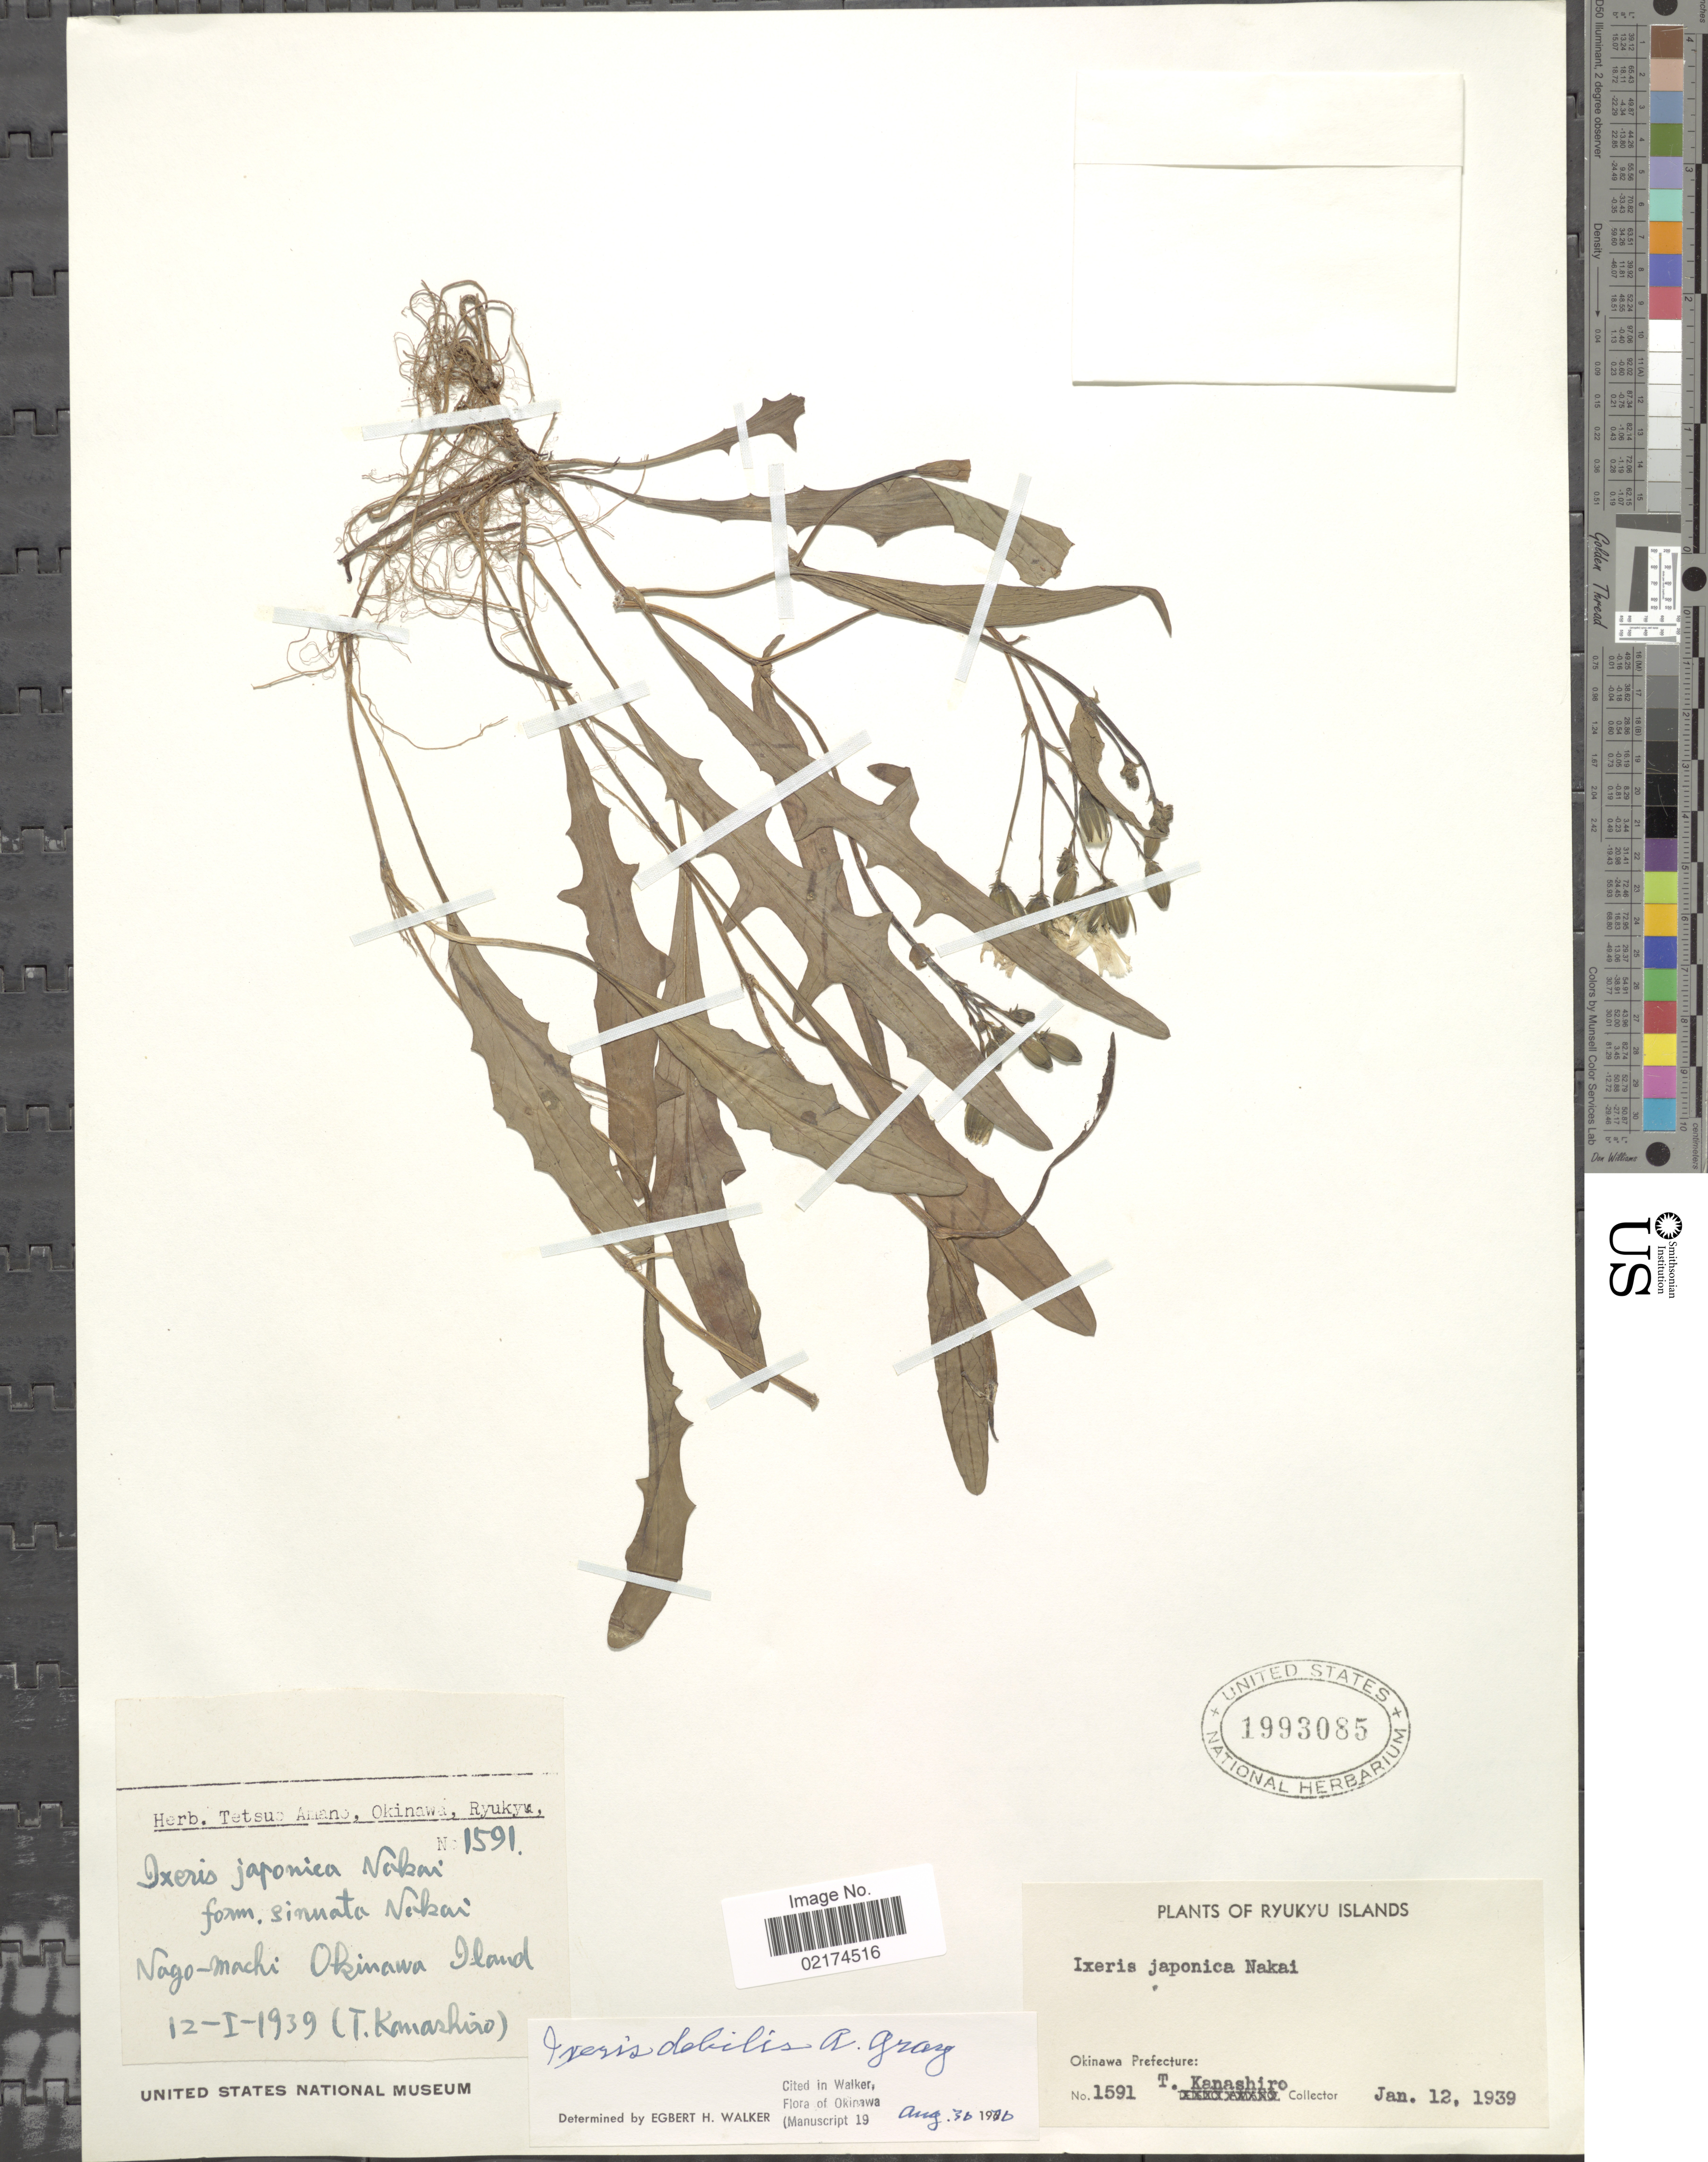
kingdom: Plantae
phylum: Tracheophyta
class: Magnoliopsida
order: Asterales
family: Asteraceae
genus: Ixeris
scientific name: Ixeris debilis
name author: (Thunb.) A. Gray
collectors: T. Kanashiro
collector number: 1591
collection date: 1939-01-12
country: Japan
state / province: Okinawa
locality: Ryukyu Islands, Nago-machi, Okinawa Island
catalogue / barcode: US 1993085